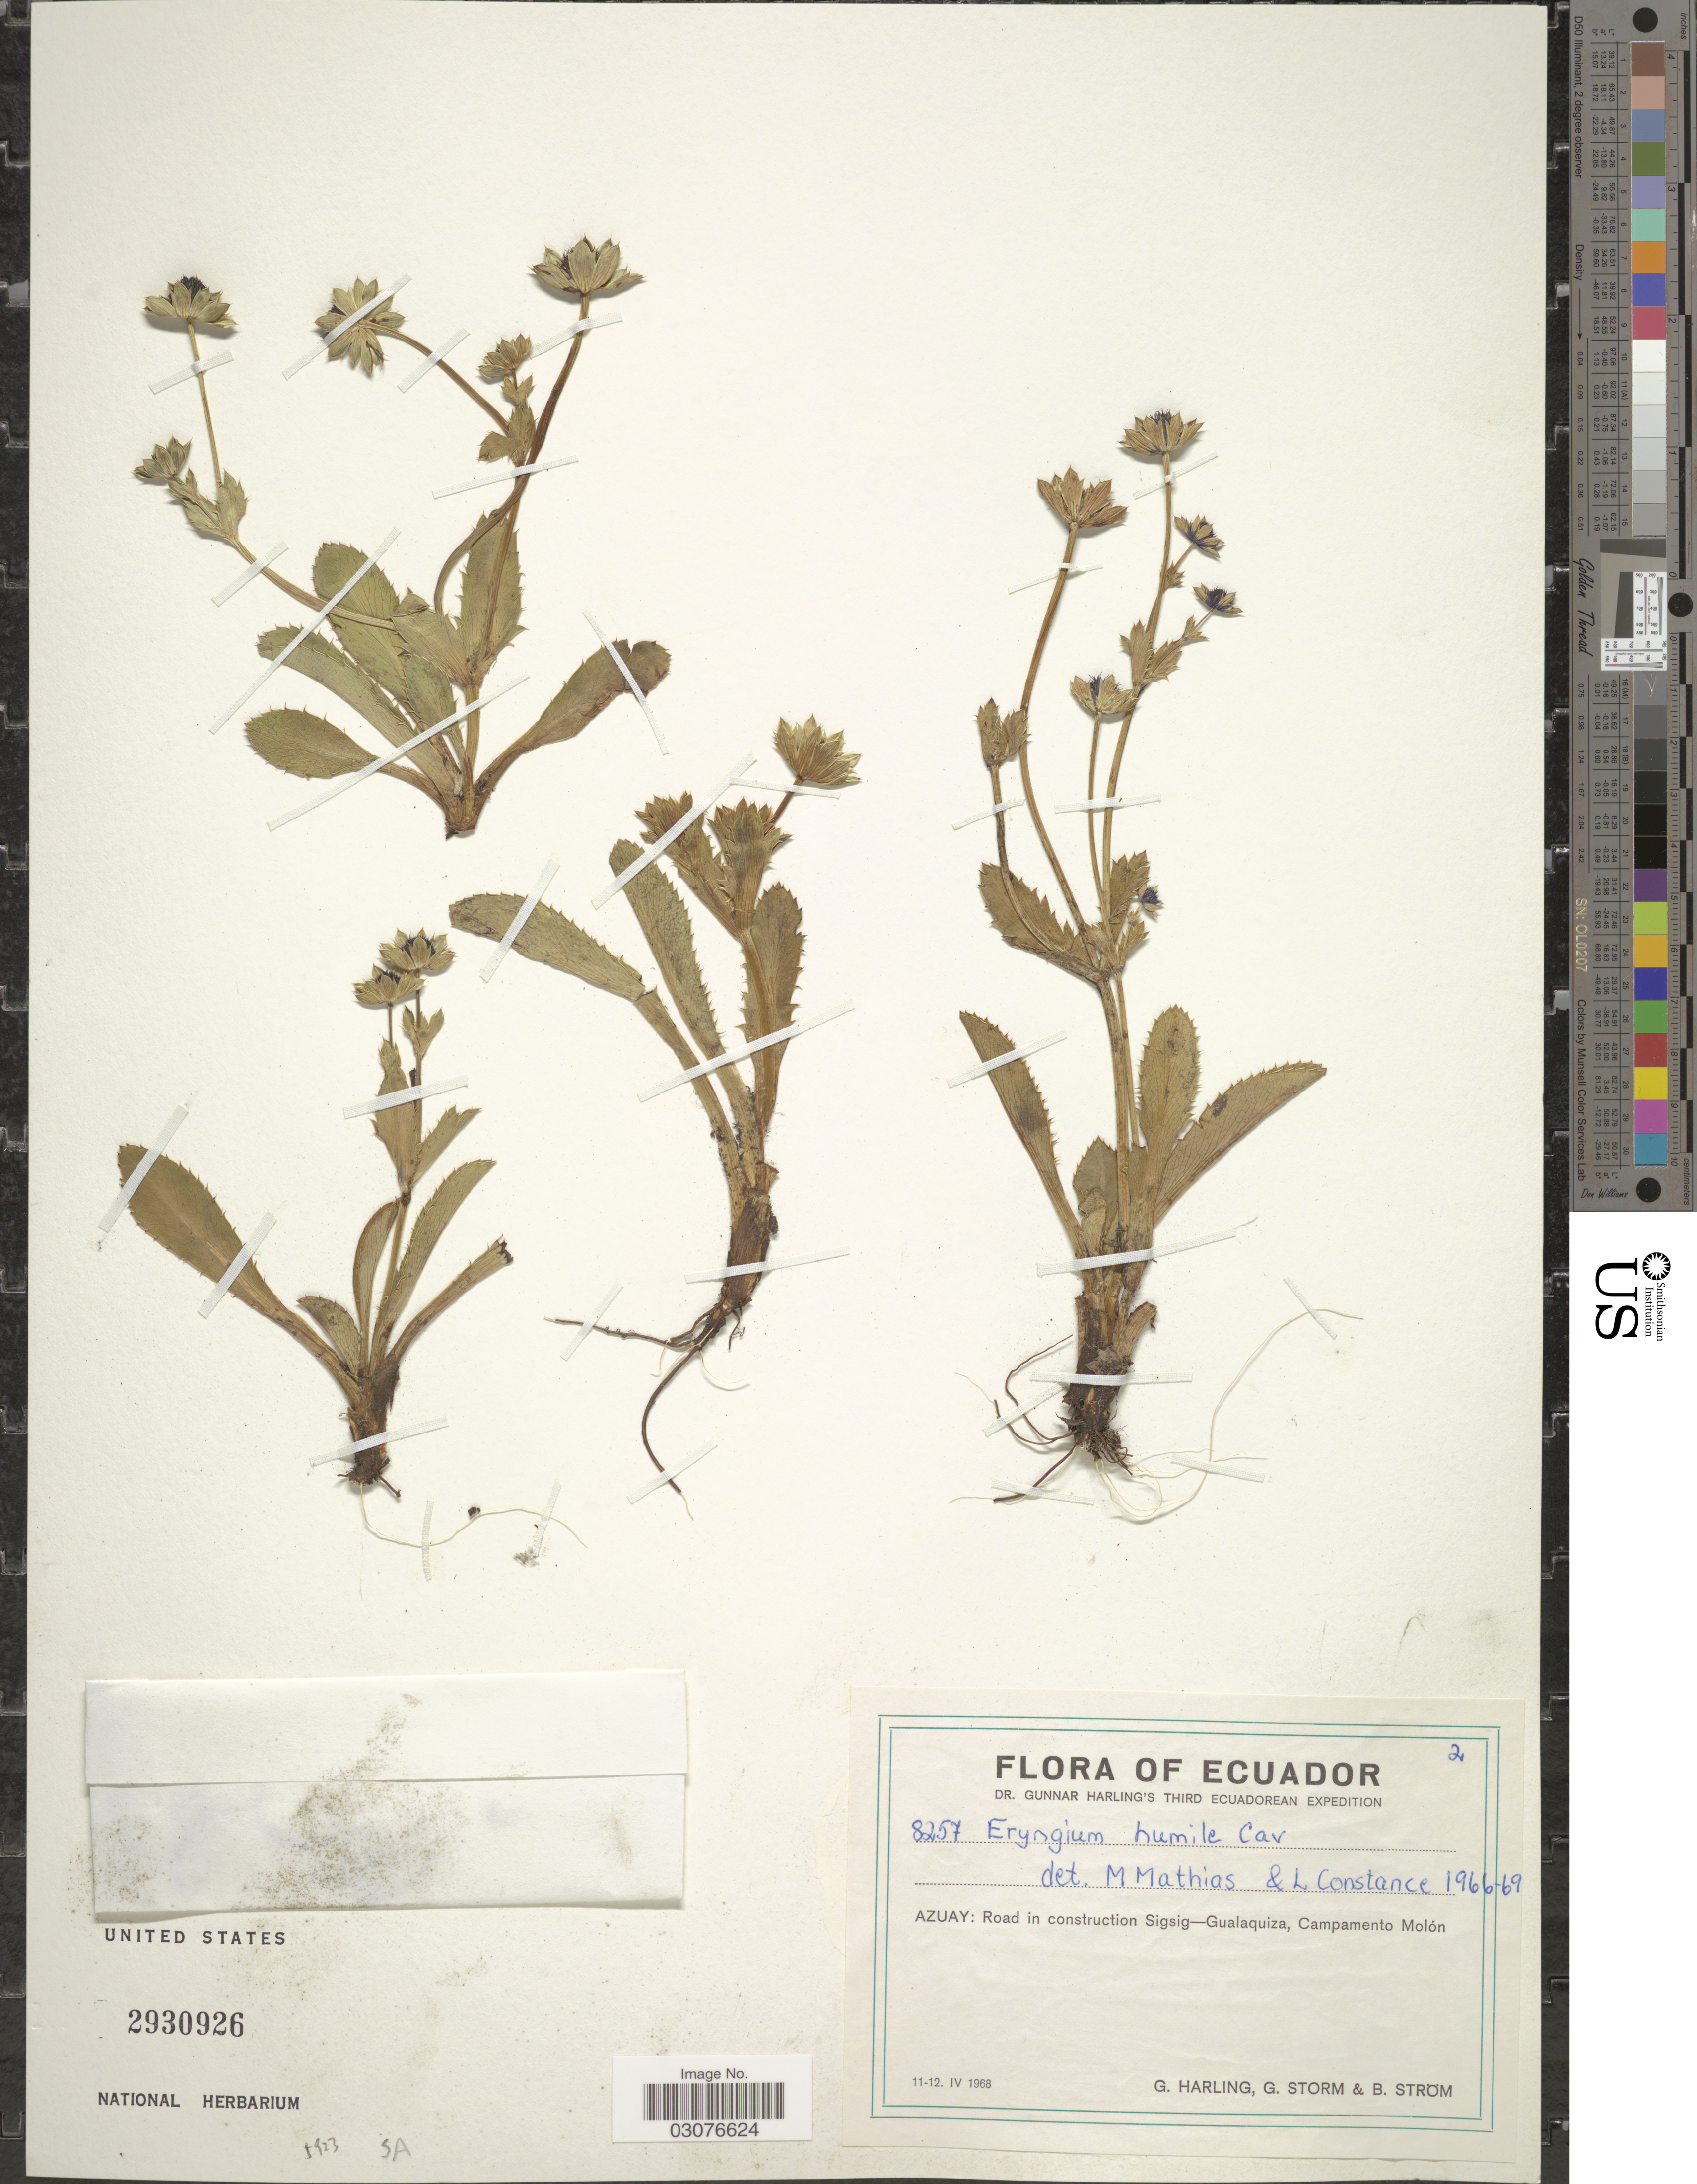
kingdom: Plantae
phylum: Tracheophyta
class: Magnoliopsida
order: Apiales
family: Apiaceae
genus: Eryngium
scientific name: Eryngium humile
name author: Cav.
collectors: G. Harling, G. Storm & B. Ström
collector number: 8257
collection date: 1968-04-11/1968-04-12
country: Ecuador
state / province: Azuay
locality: Road in construction Sigsig-Gualaquiza, Campamento Molón.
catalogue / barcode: US 2930926